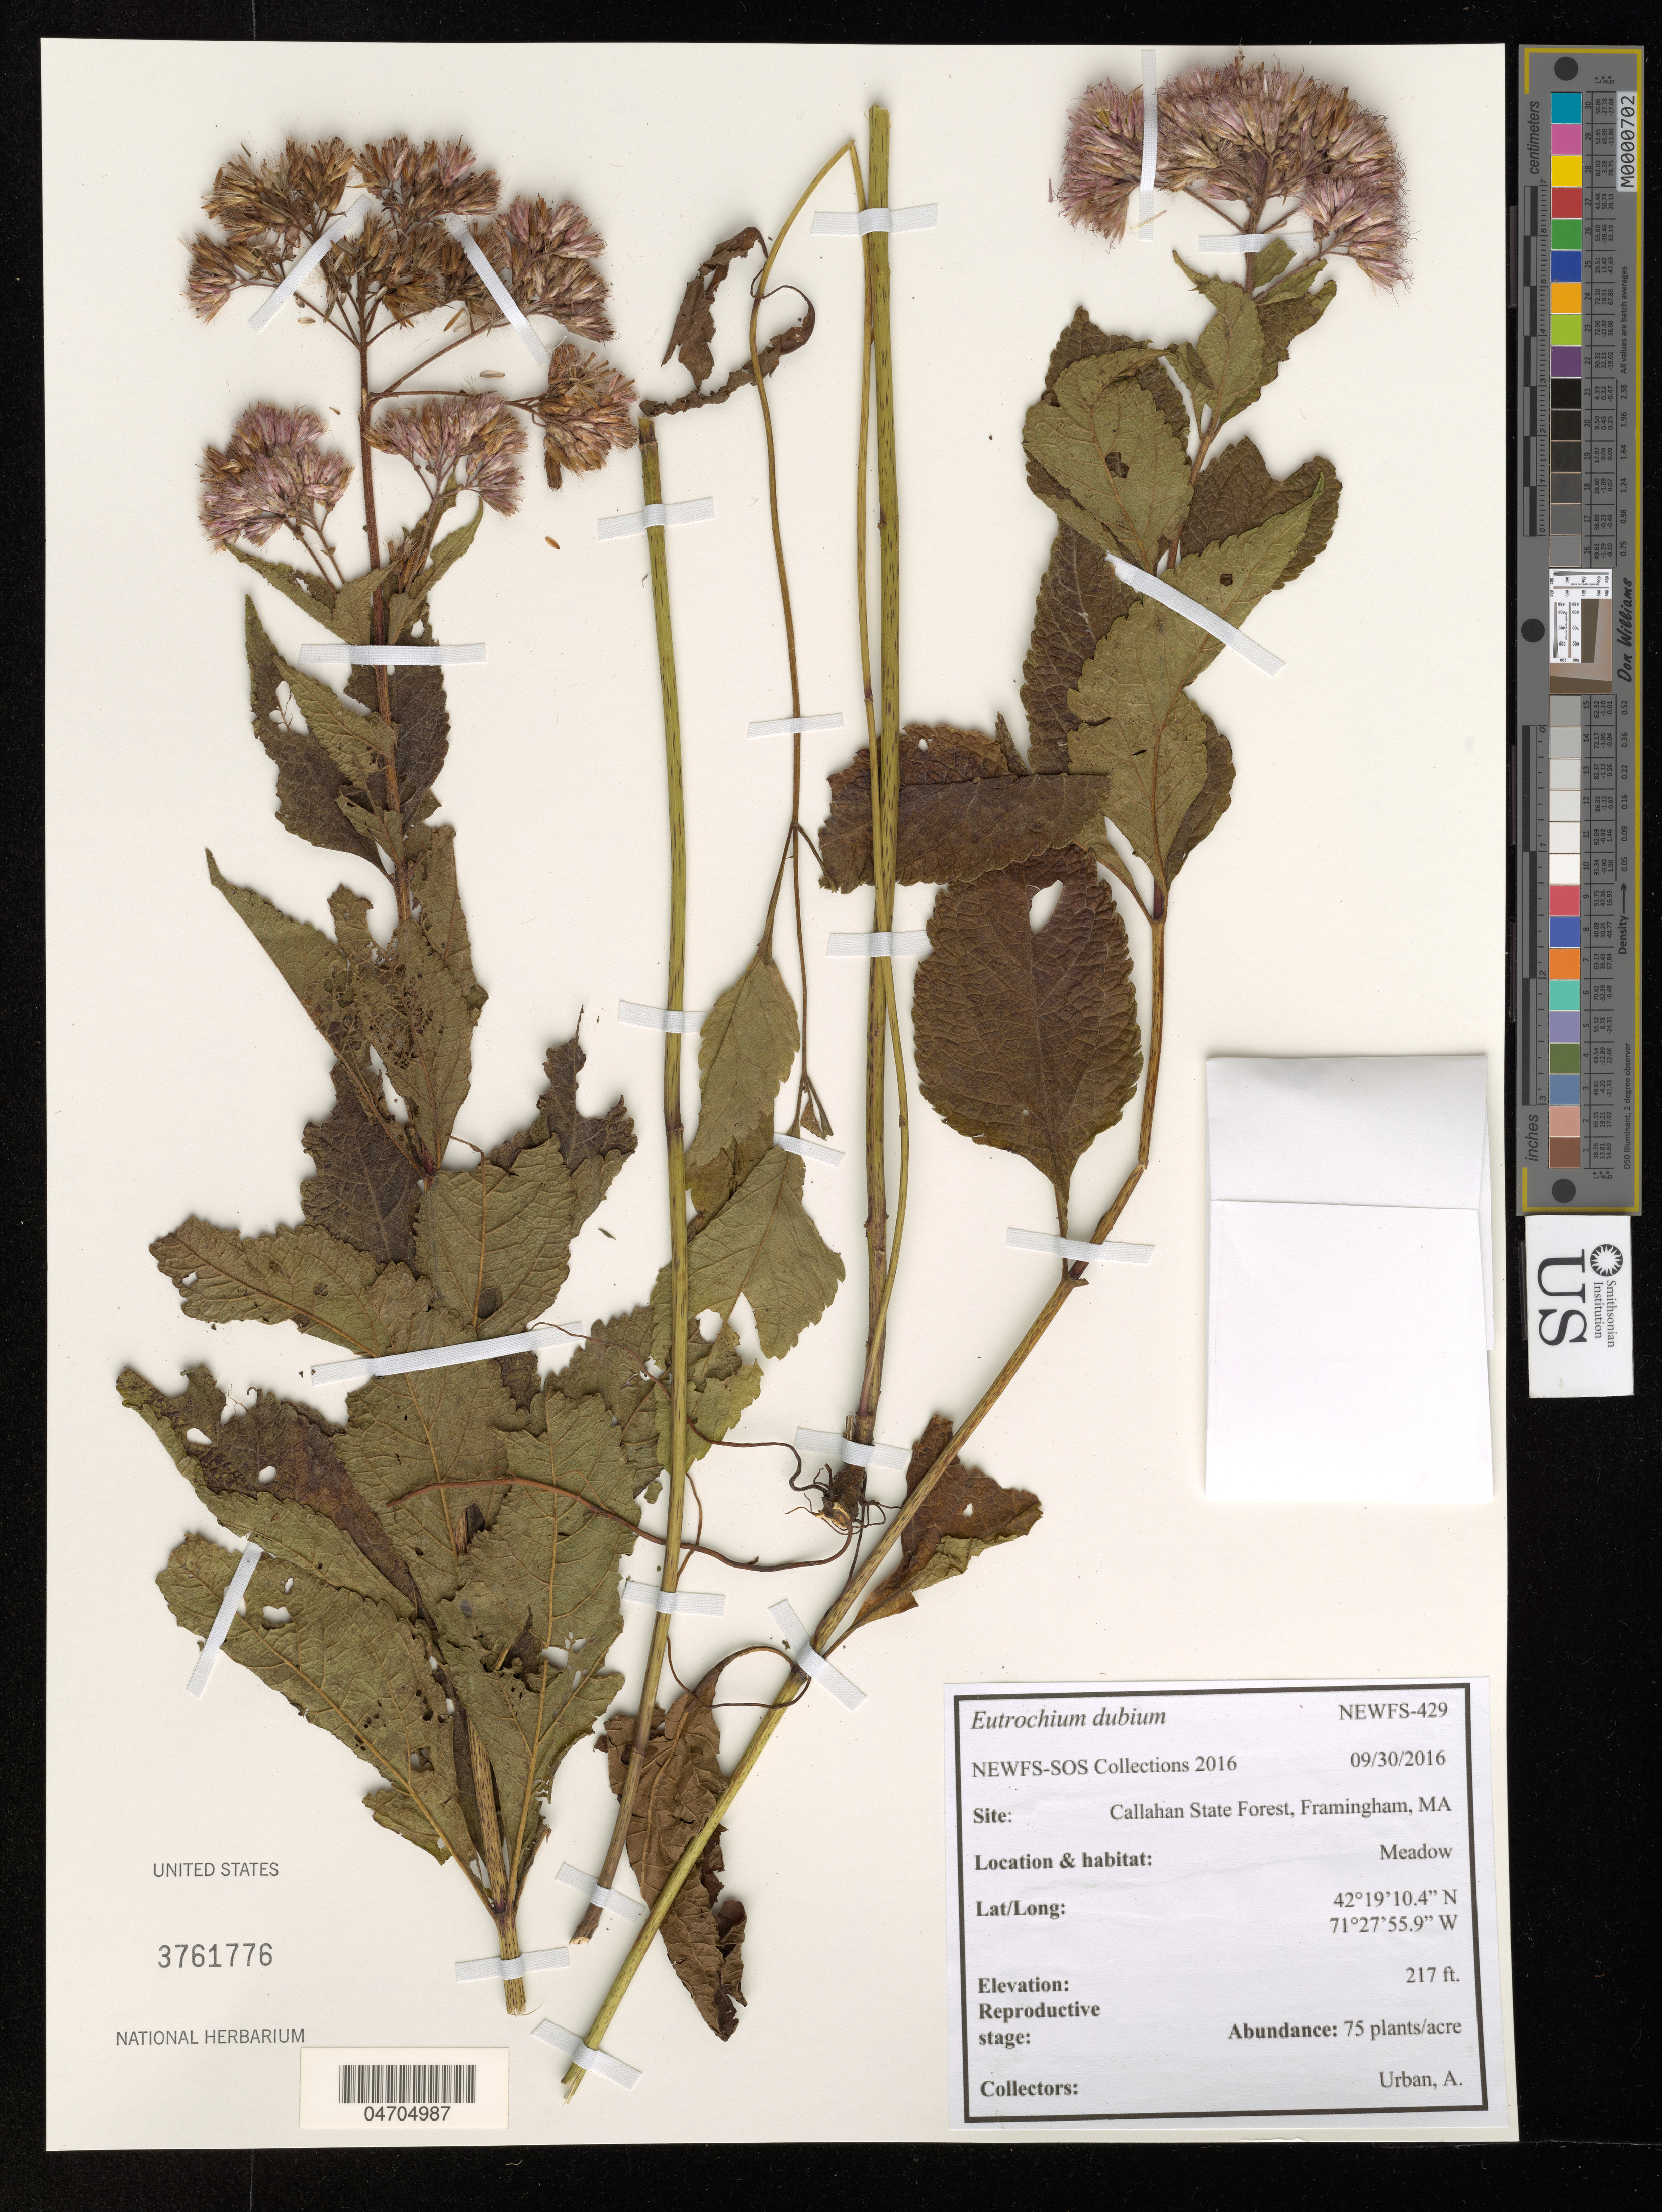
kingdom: Plantae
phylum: Tracheophyta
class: Magnoliopsida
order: Asterales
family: Asteraceae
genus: Eutrochium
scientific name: Eutrochium dubium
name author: (Willd. ex Poir.) E.E. Lamont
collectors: A. Urban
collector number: NEWFS-429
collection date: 2016-09-30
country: United States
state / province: Massachusetts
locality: Site: Callahan State Forest, Framingham, MA. Meadow.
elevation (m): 66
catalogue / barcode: US 3761776